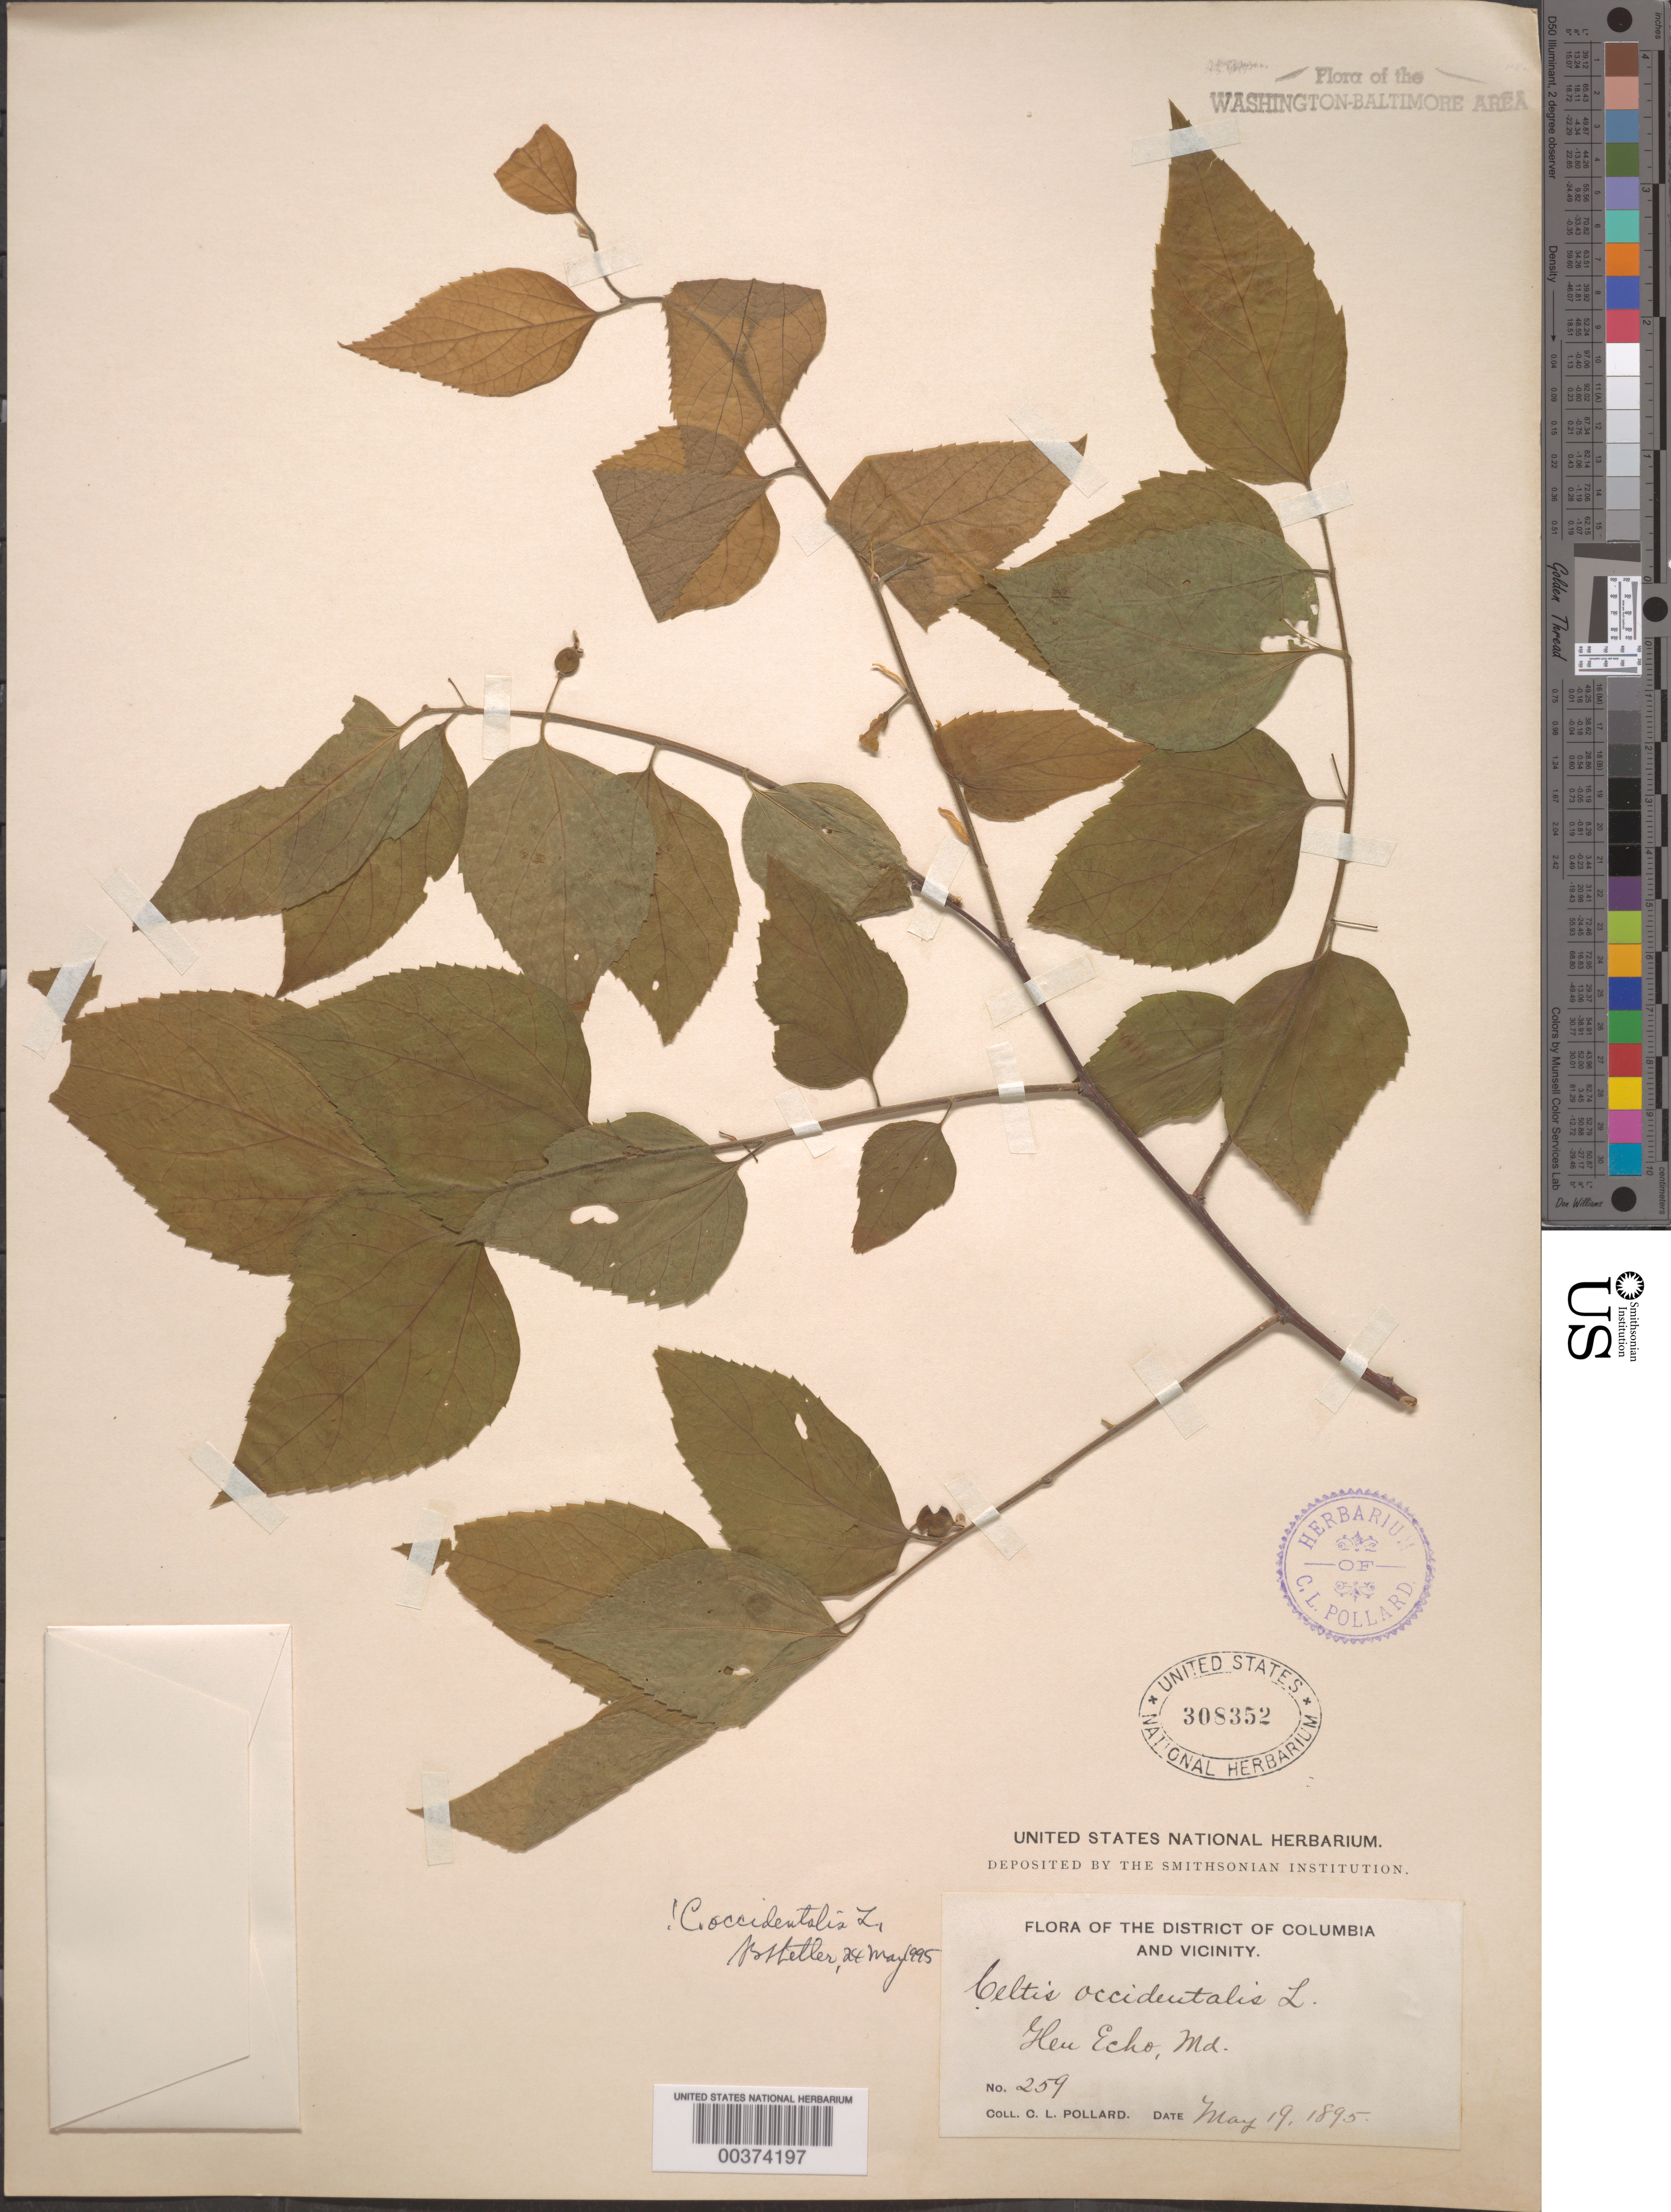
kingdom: Plantae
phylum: Tracheophyta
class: Magnoliopsida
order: Rosales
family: Cannabaceae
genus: Celtis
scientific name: Celtis occidentalis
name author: L.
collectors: C. L. Pollard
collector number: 259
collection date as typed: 19 May 1895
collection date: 1895-05-19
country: United States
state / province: Maryland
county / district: Montgomery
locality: Glen Echo C. & O. Canal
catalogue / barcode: US 308352